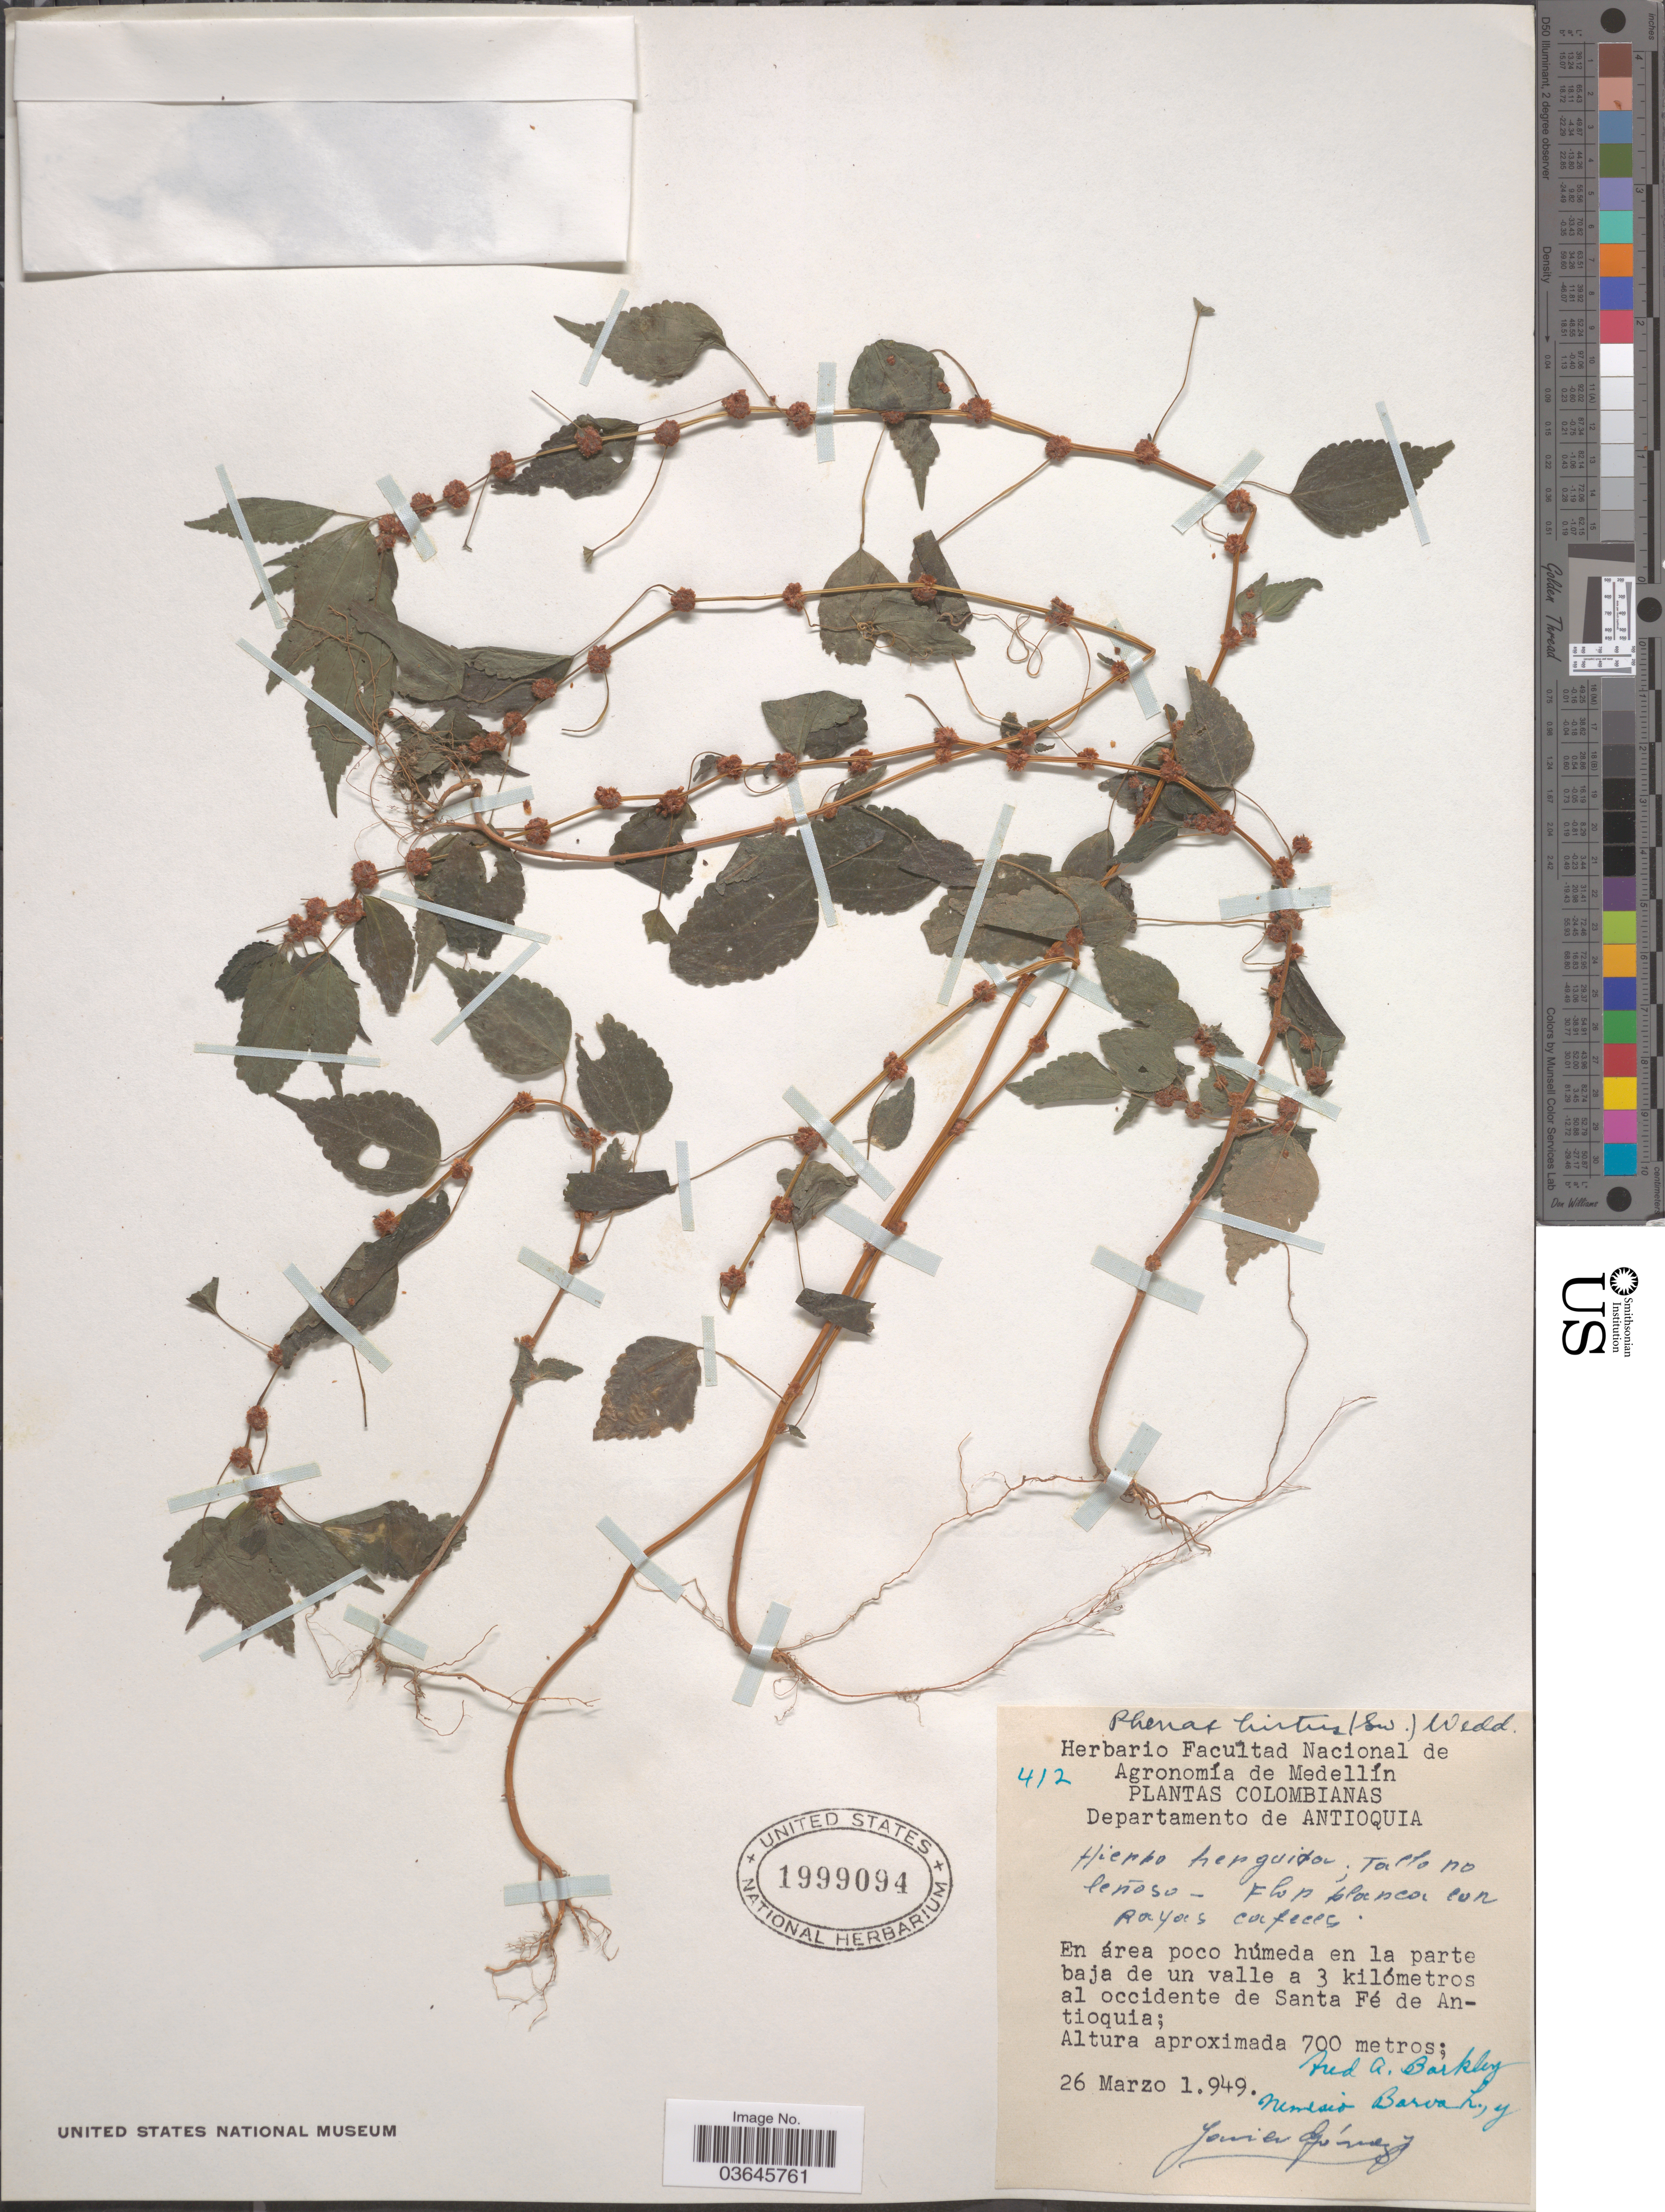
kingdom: Plantae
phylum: Tracheophyta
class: Magnoliopsida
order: Rosales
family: Urticaceae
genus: Phenax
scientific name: Phenax hirtus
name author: (Sw.) Wedd.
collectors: F. A. Barkley & J. Gomez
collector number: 412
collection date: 1949-03-26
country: Colombia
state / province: Antioquia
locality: Departamento de Antioquia. En área poco húmeda en la parte baja de un valle a 3 kilómetros al occidente de Santa Fé de Antioquia.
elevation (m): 700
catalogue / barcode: US 1999094